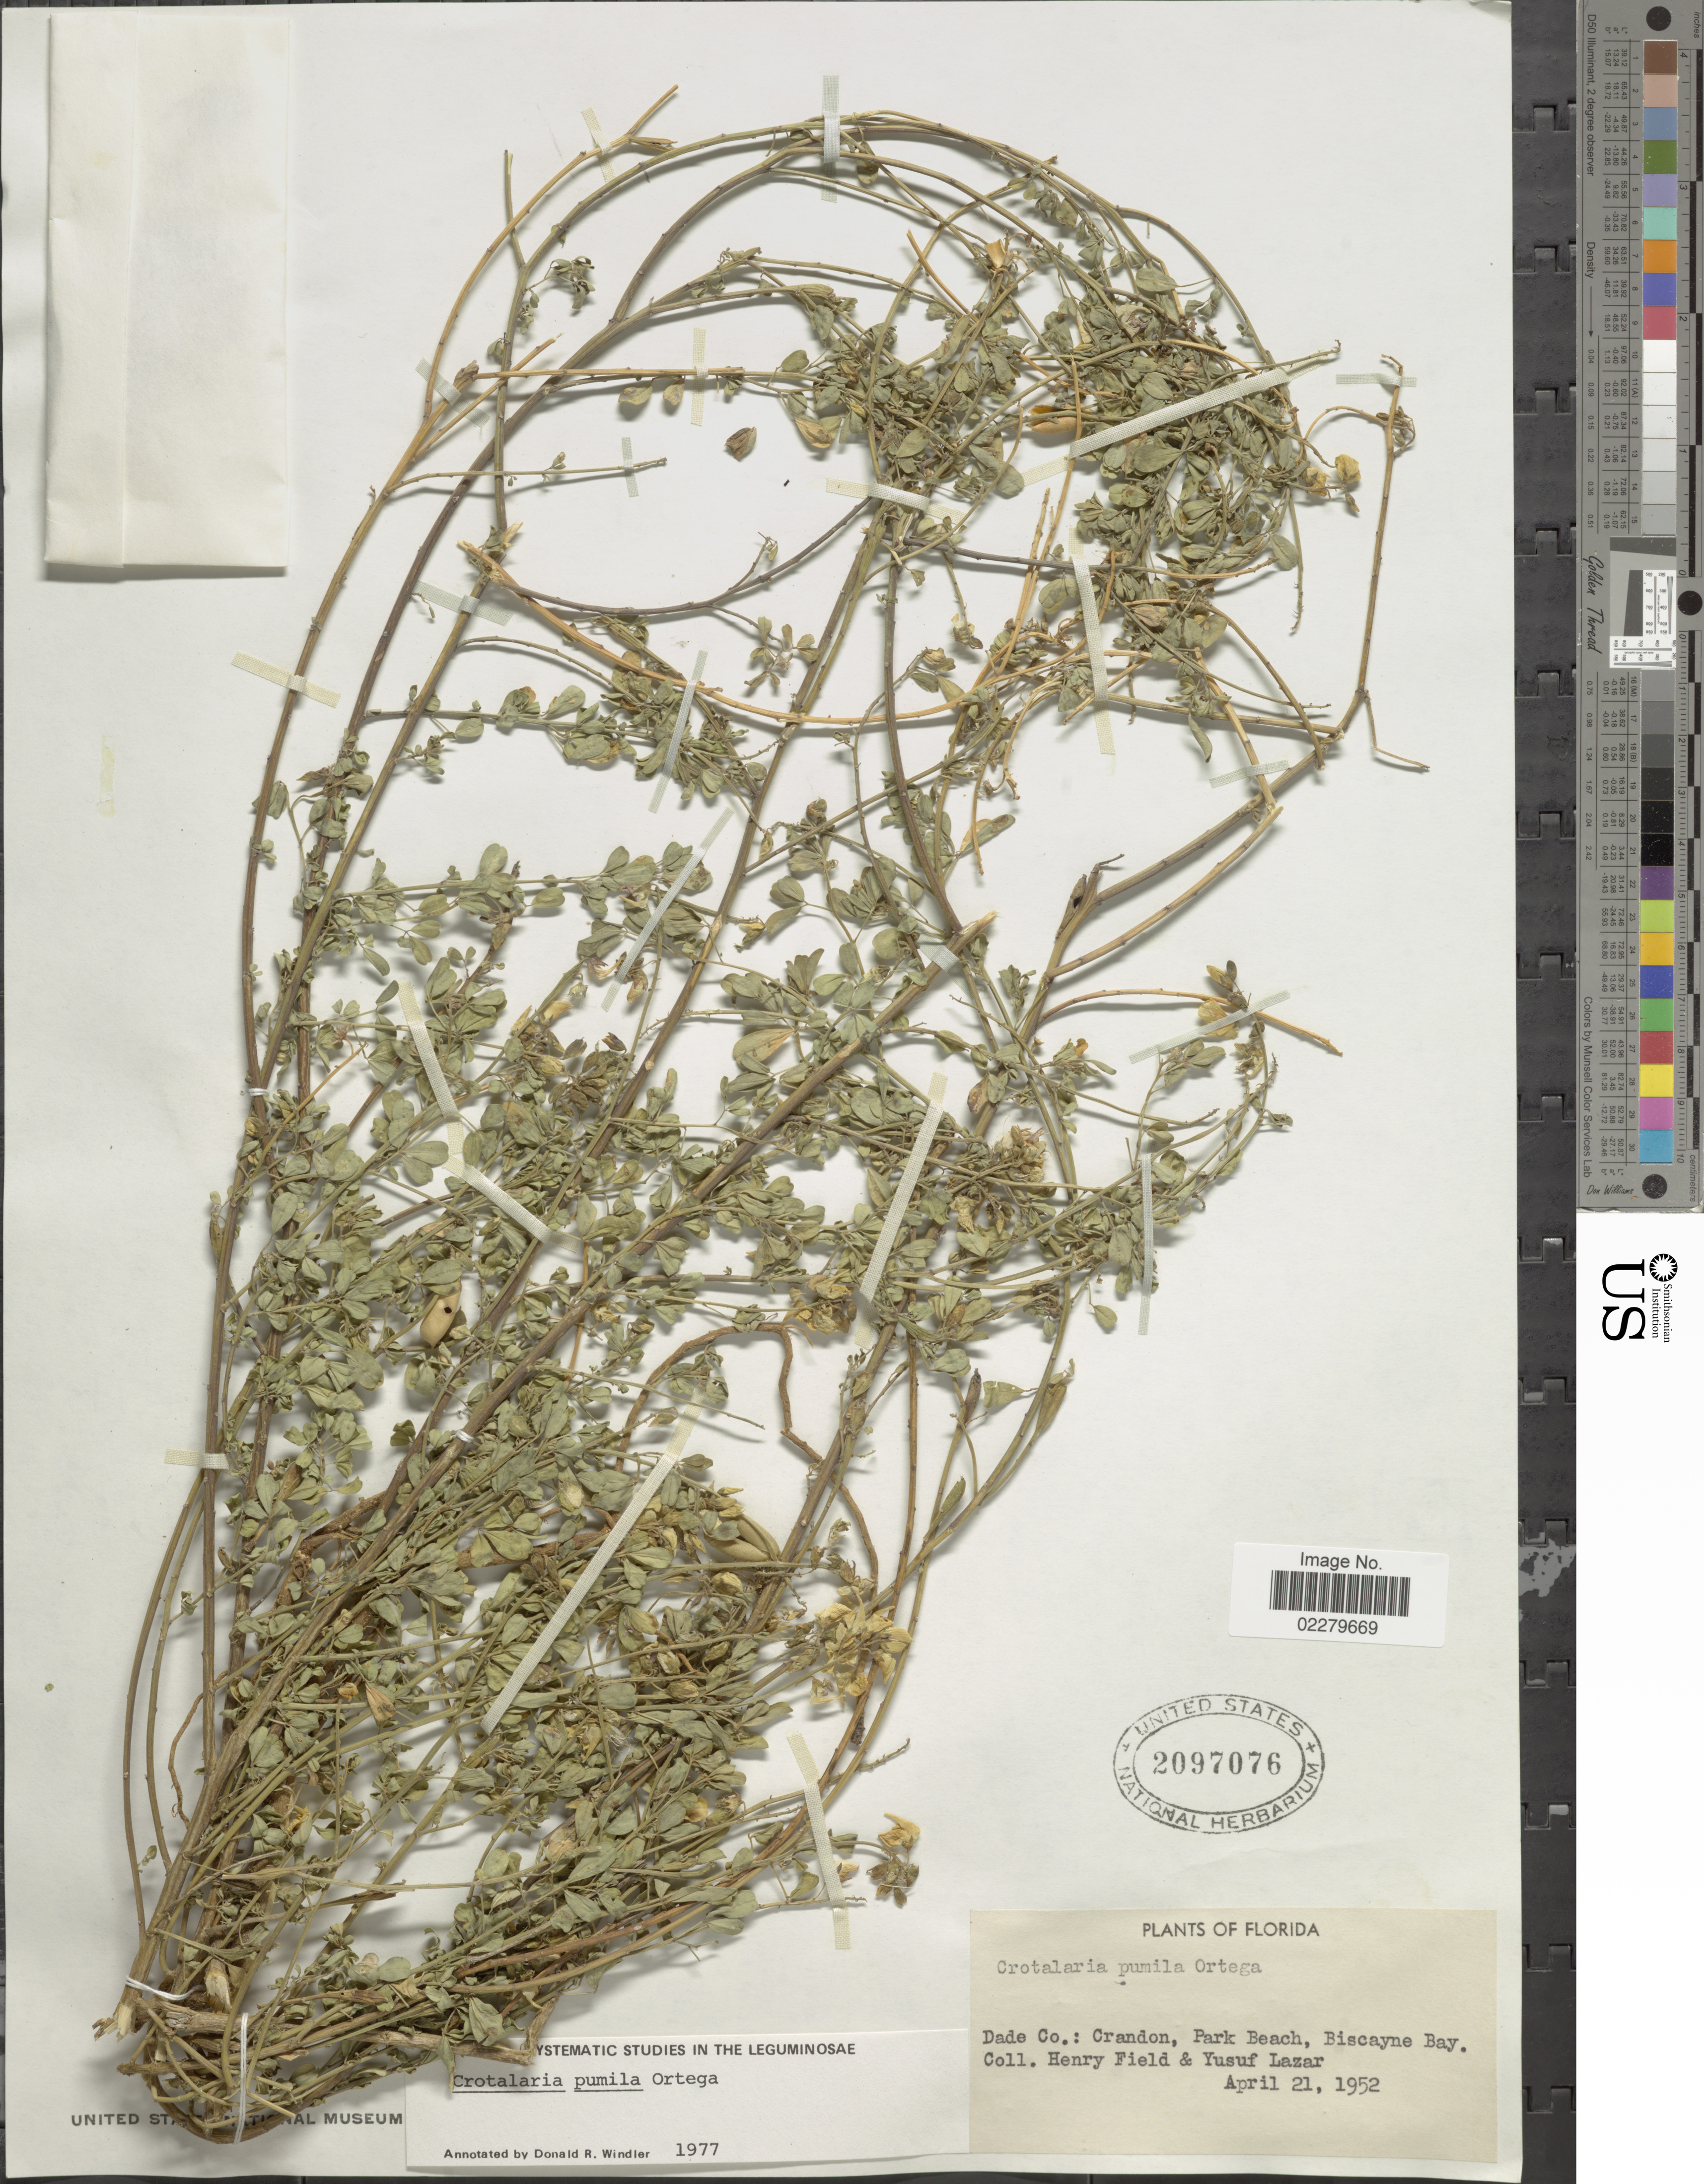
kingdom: Plantae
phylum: Tracheophyta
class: Magnoliopsida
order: Fabales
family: Fabaceae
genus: Crotalaria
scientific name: Crotalaria pumila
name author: Ortega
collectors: H. Field & Y. Lazar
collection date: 1952-04-21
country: United States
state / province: Florida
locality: Dade Co.: Crandon, Park Beach, Biscayne Bay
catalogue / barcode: US 2097076